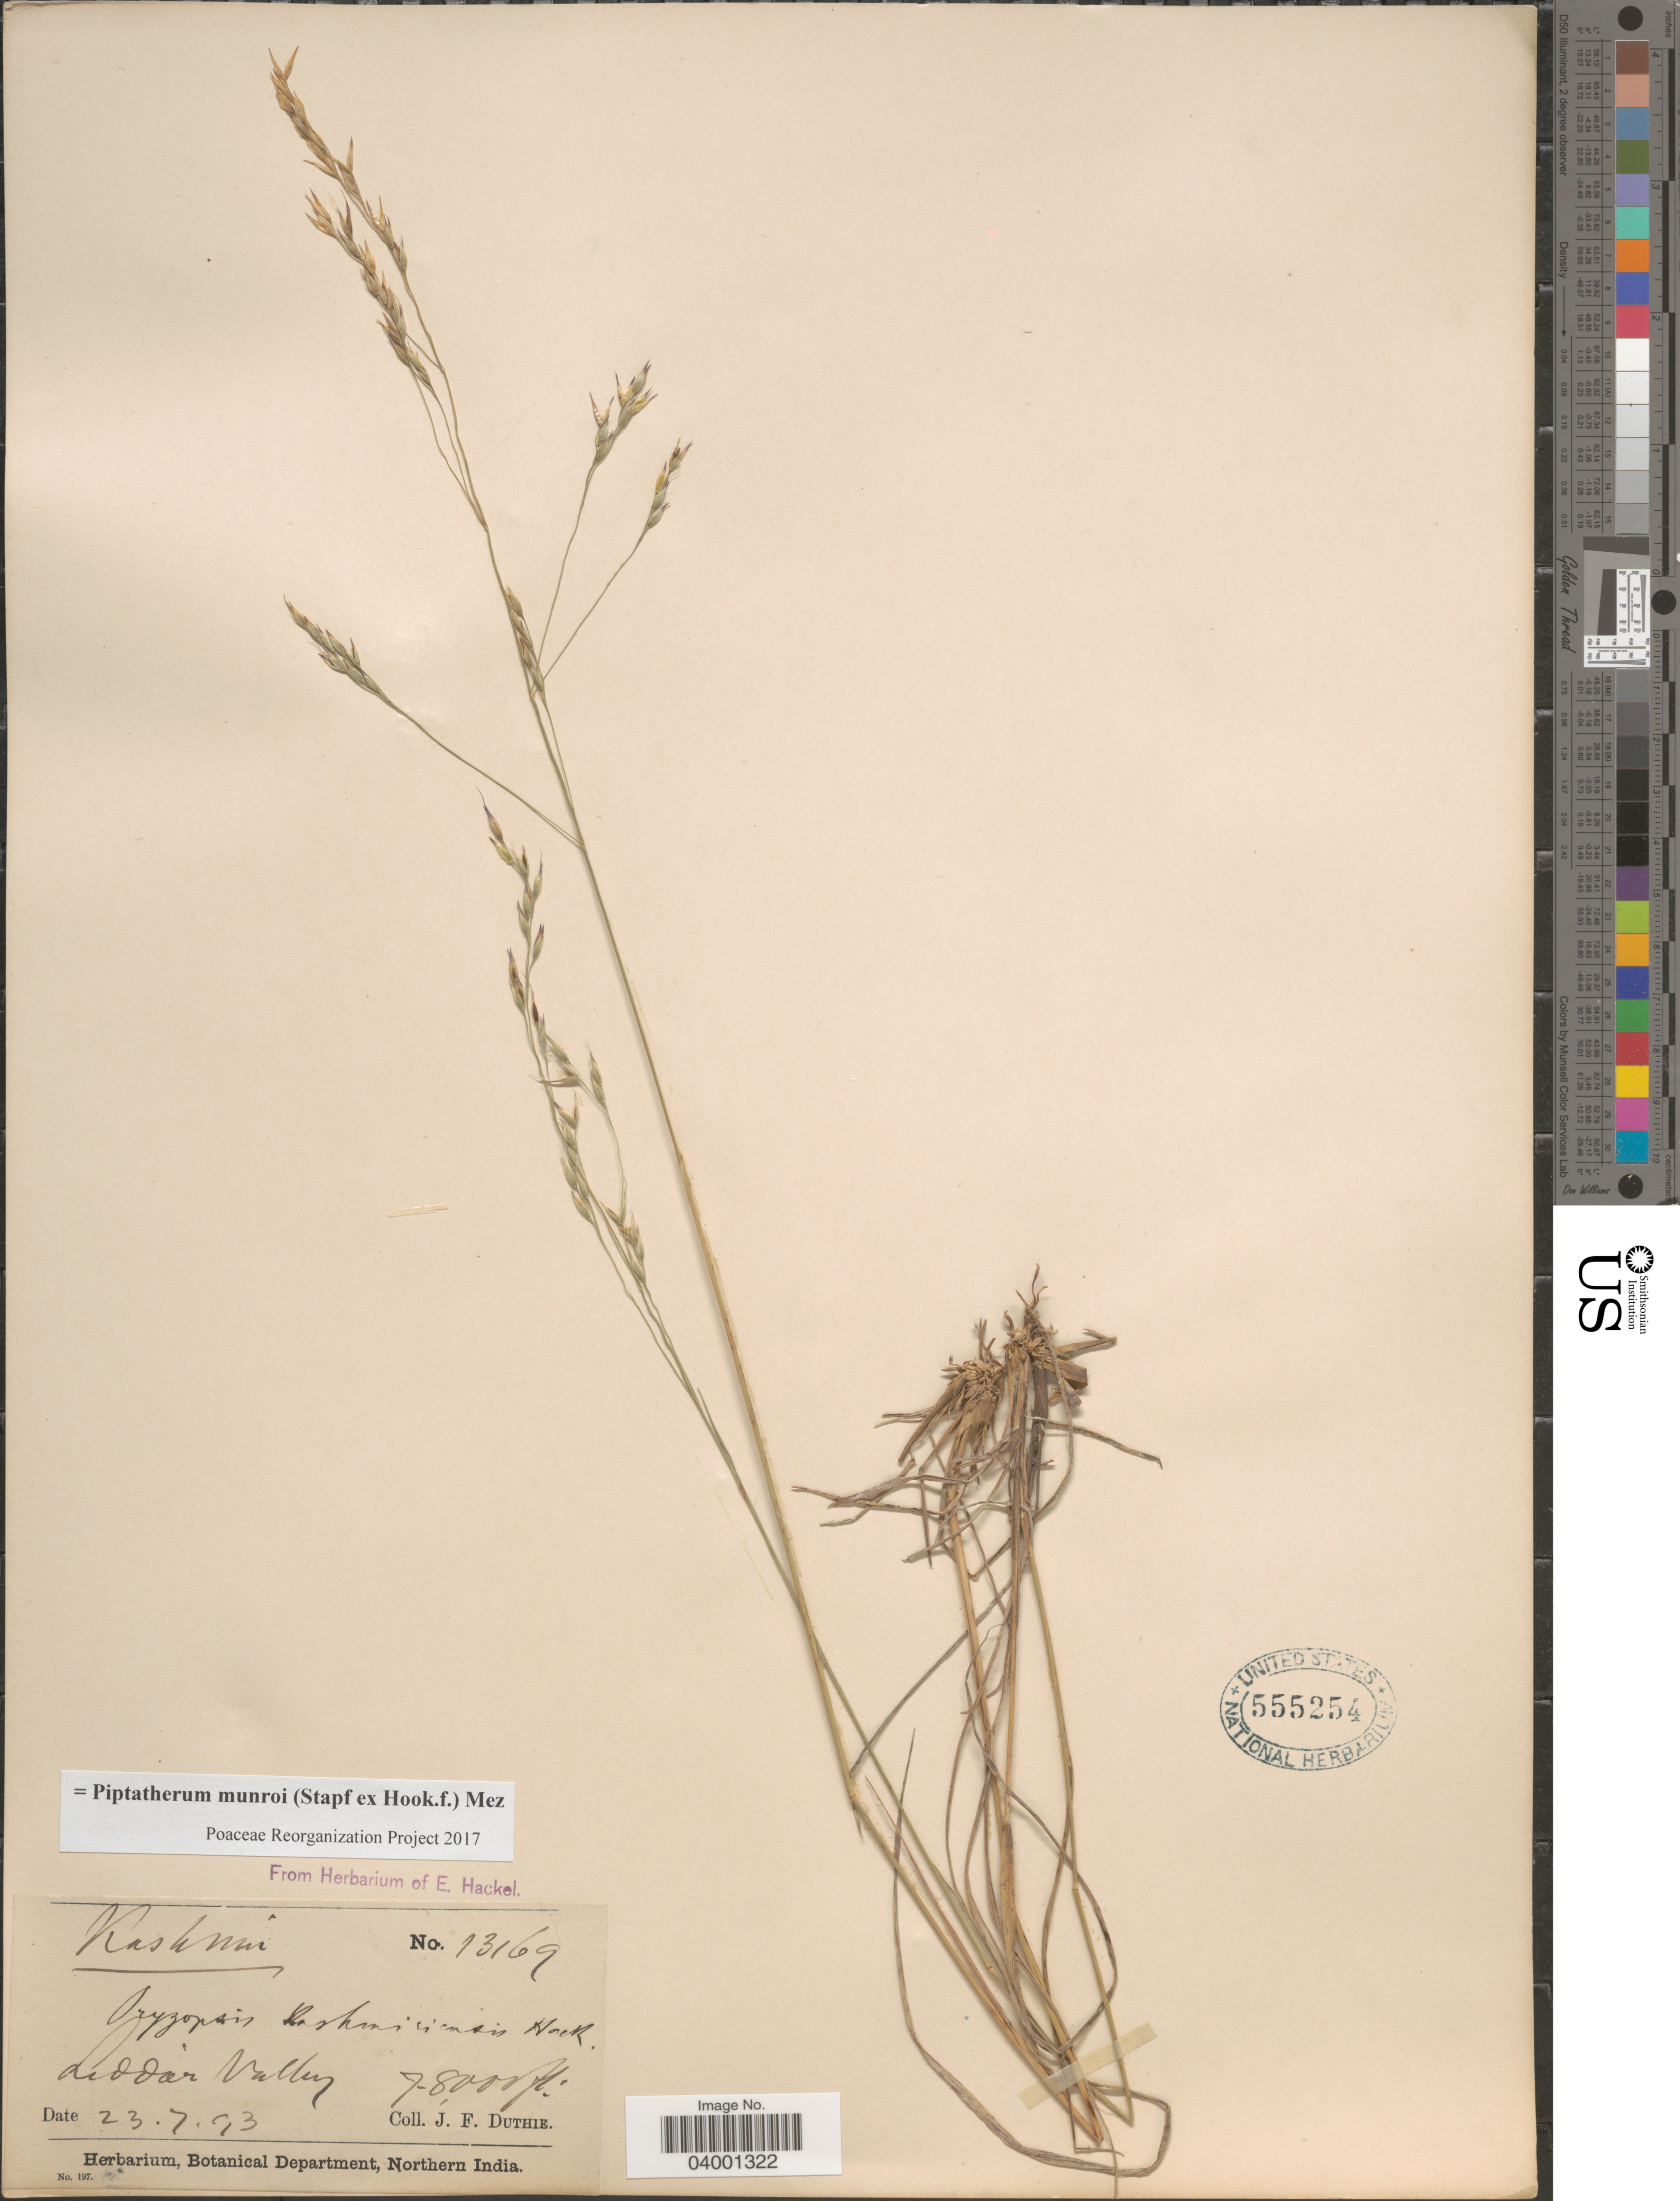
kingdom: Plantae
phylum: Tracheophyta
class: Liliopsida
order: Poales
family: Poaceae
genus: Piptatherum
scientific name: Piptatherum munroi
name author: (Stapf) Mez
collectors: J. F. Duthie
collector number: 13169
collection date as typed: Transcribed d/m/y: 23/7/93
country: India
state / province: Jammu and Kashmir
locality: Kashmir. Liddar Valley.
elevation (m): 2134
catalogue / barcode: US 555254